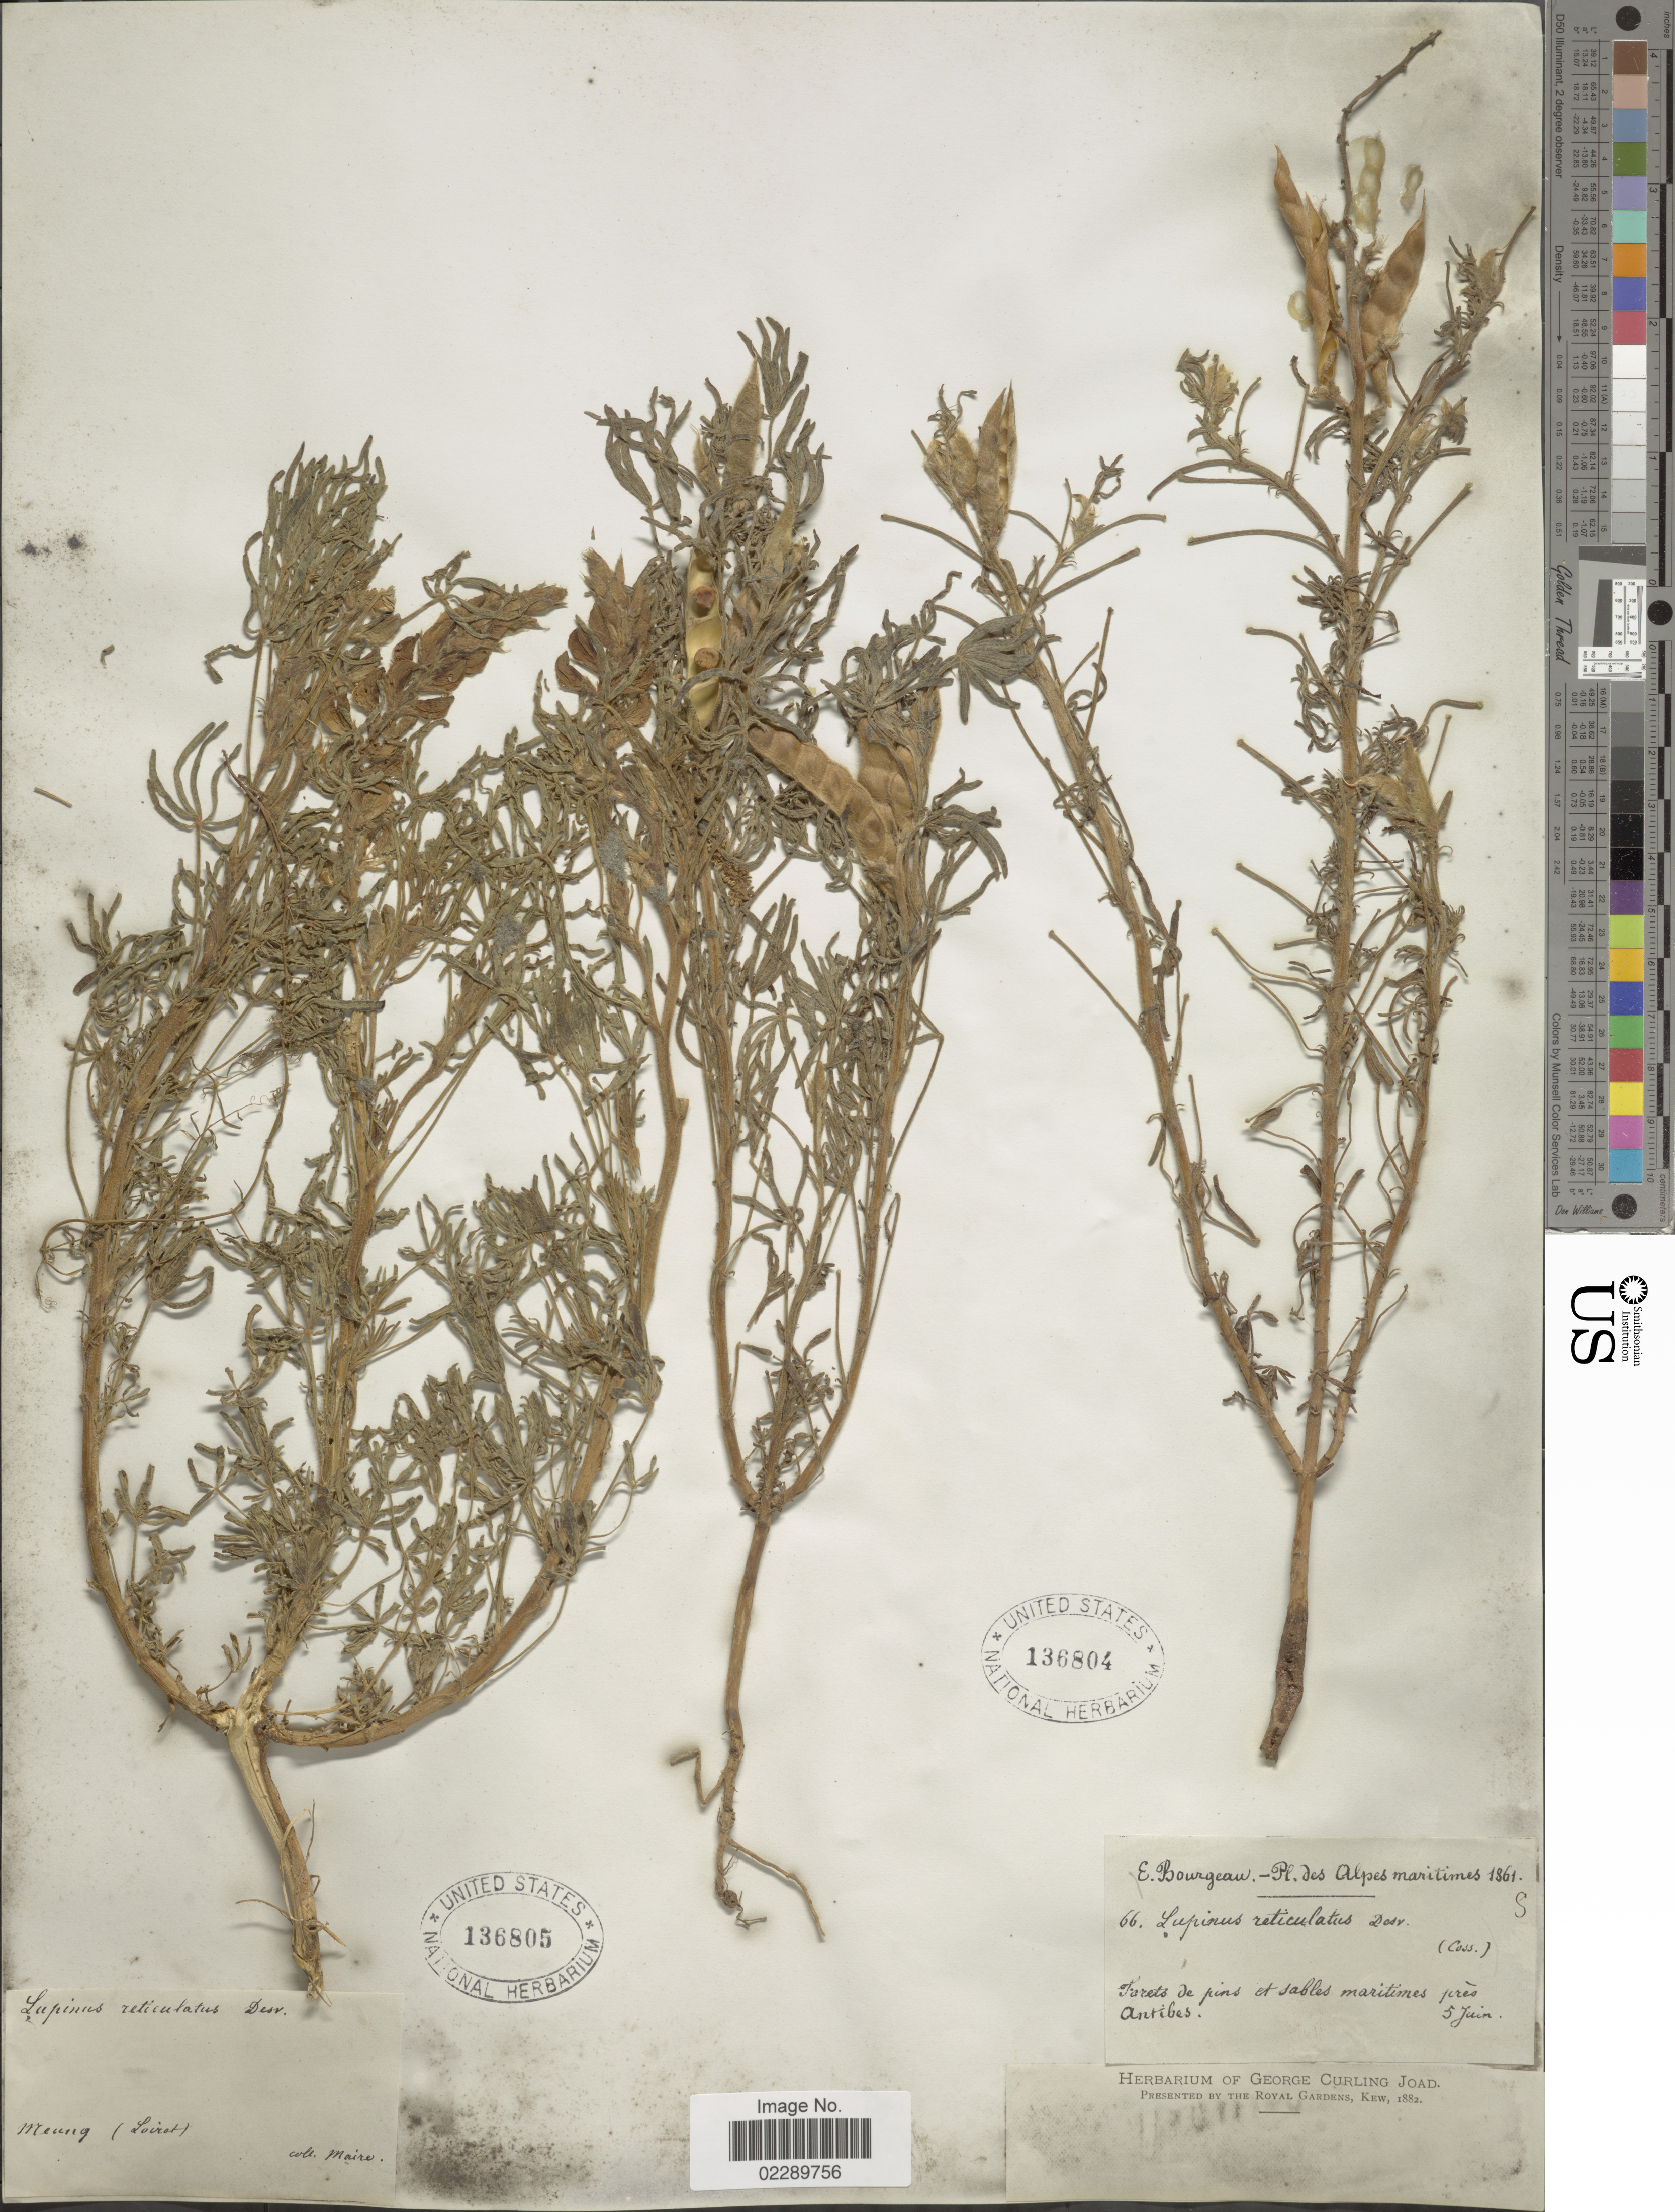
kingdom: Plantae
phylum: Tracheophyta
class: Magnoliopsida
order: Fabales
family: Fabaceae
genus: Lupinus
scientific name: Lupinus angustifolius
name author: L.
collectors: E. Bourgeau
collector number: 66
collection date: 1861-06-05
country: France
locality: Alpes maritimes. Forets de pins et sables maritimes près Antibes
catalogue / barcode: US 136804